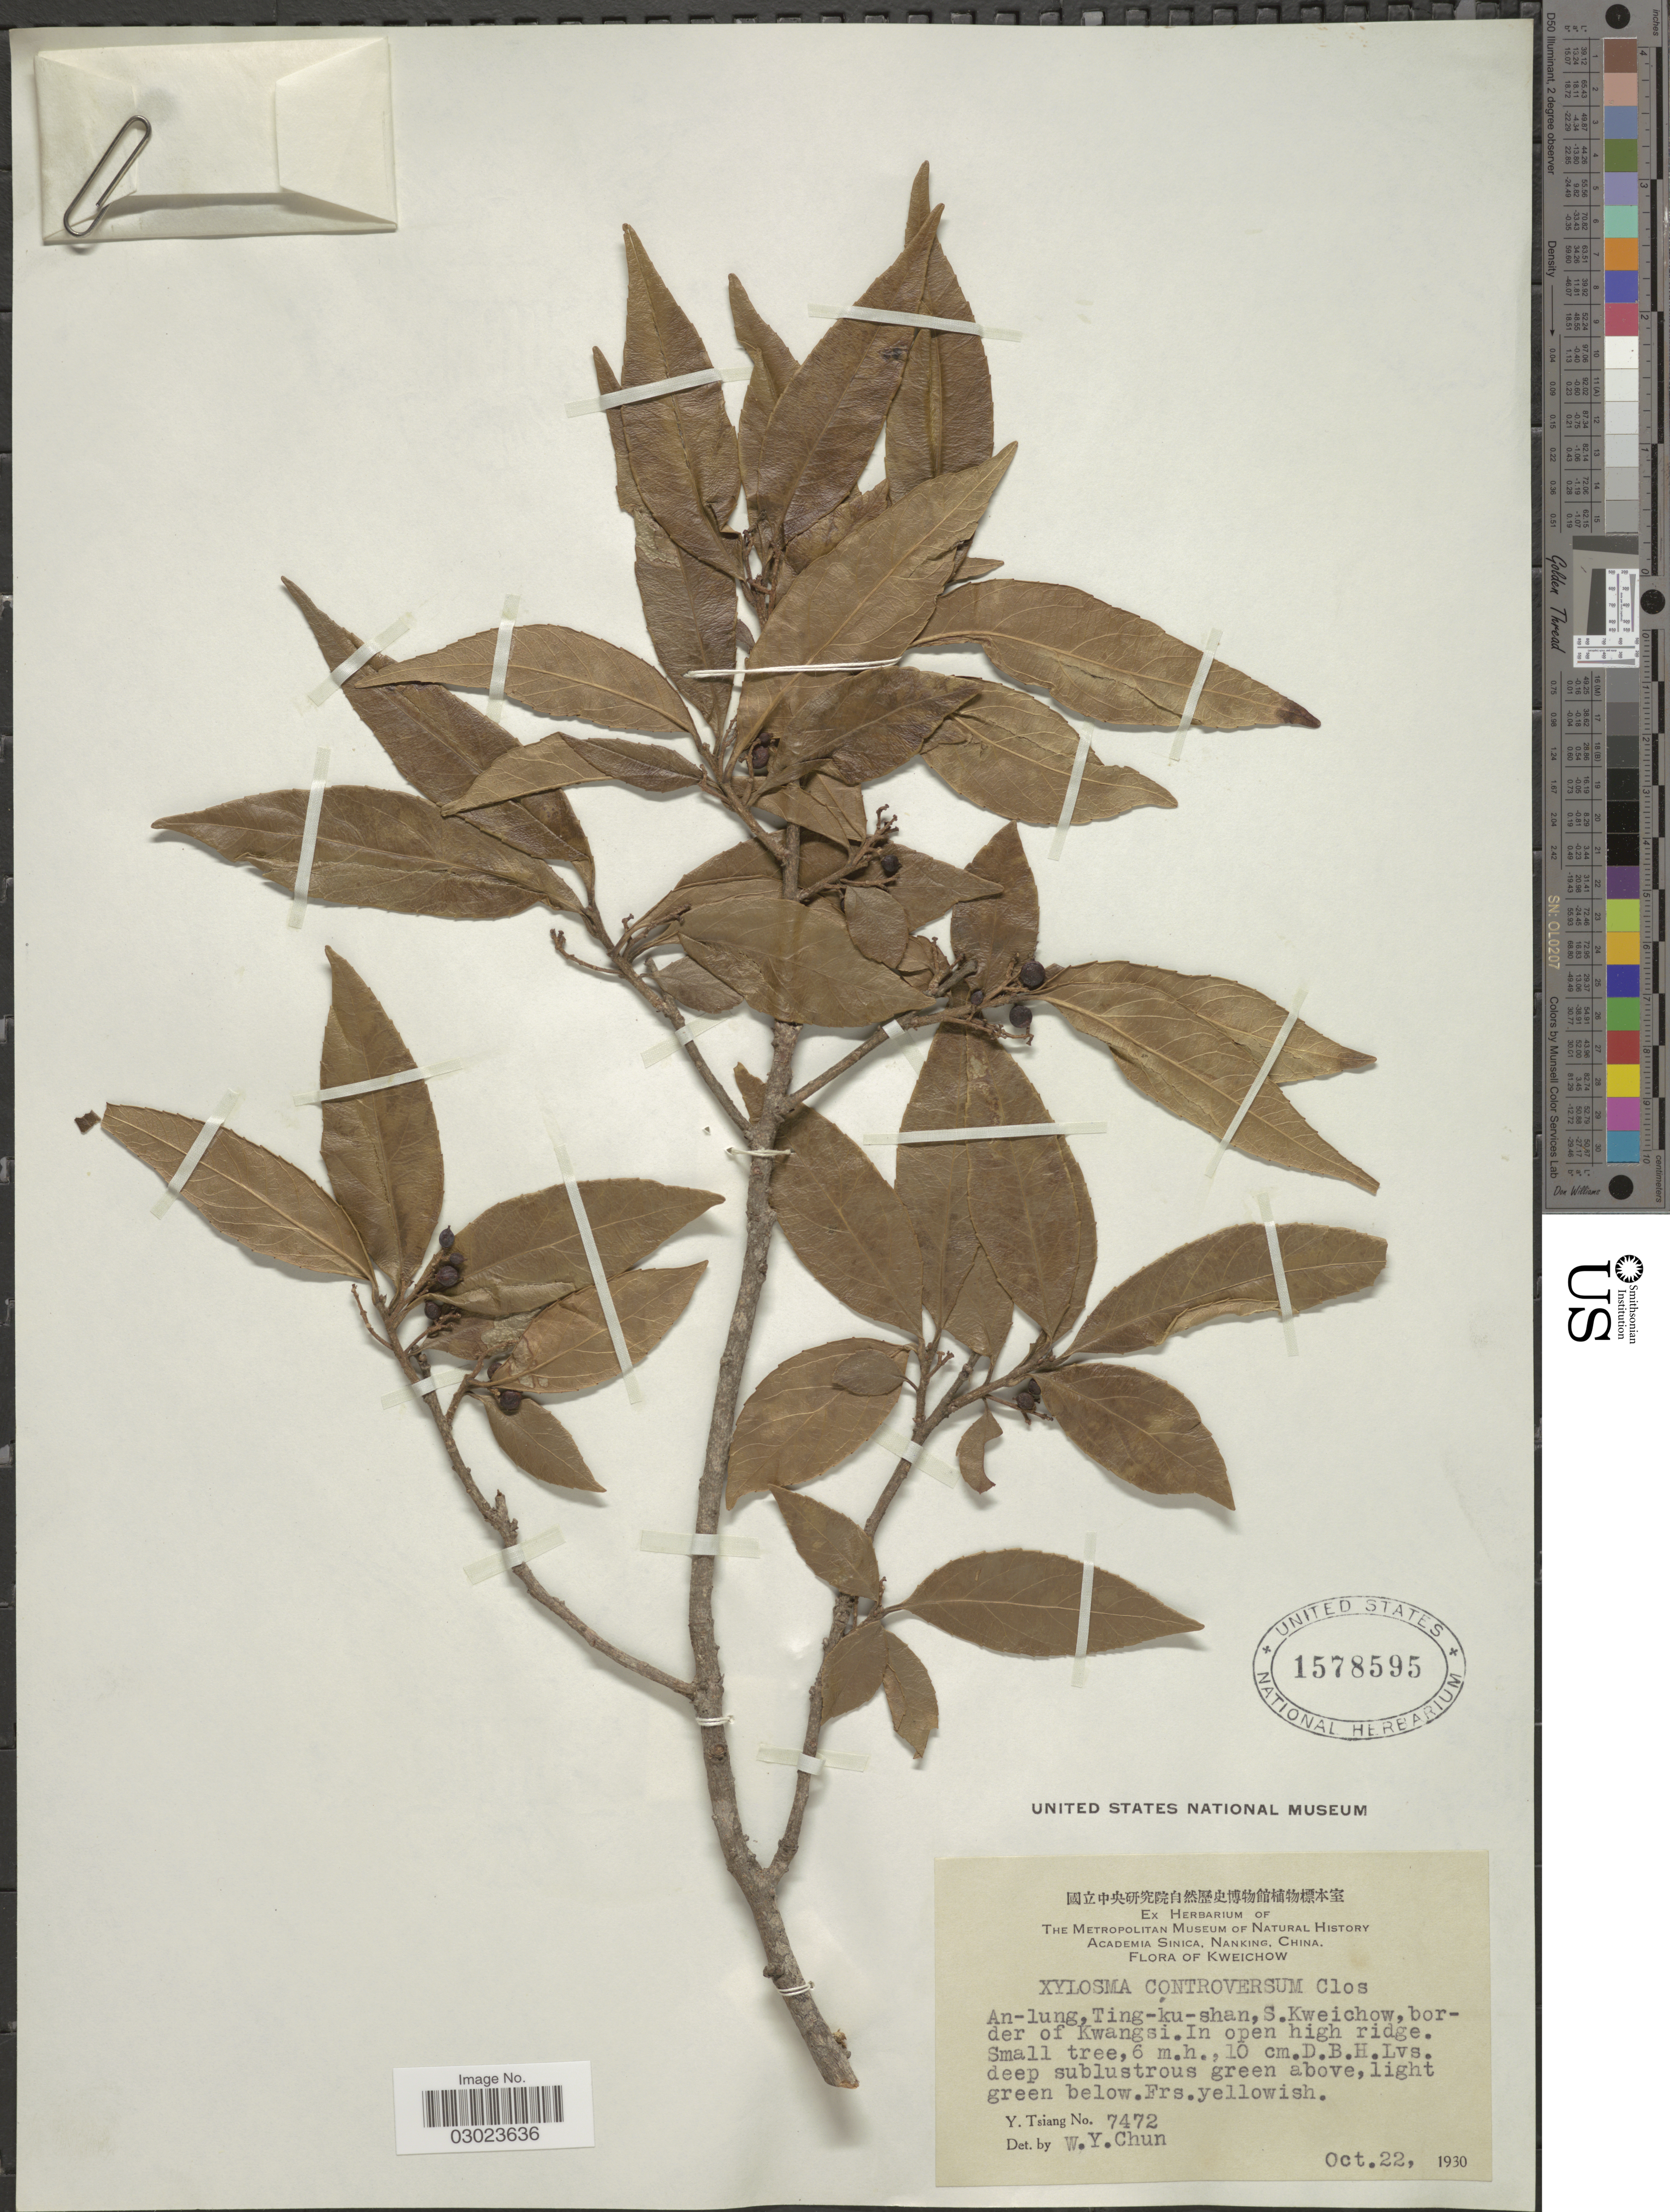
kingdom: Plantae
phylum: Tracheophyta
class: Magnoliopsida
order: Malpighiales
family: Salicaceae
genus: Xylosma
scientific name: Xylosma controversa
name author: Clos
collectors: Y. Tsiang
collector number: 7472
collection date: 1930-10-22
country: China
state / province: Guizhou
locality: Kweichow, An-lung, Ting-ku-shan, S. Kweichow, border of Kwangsi, In open high ridge.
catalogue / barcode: US 1578595